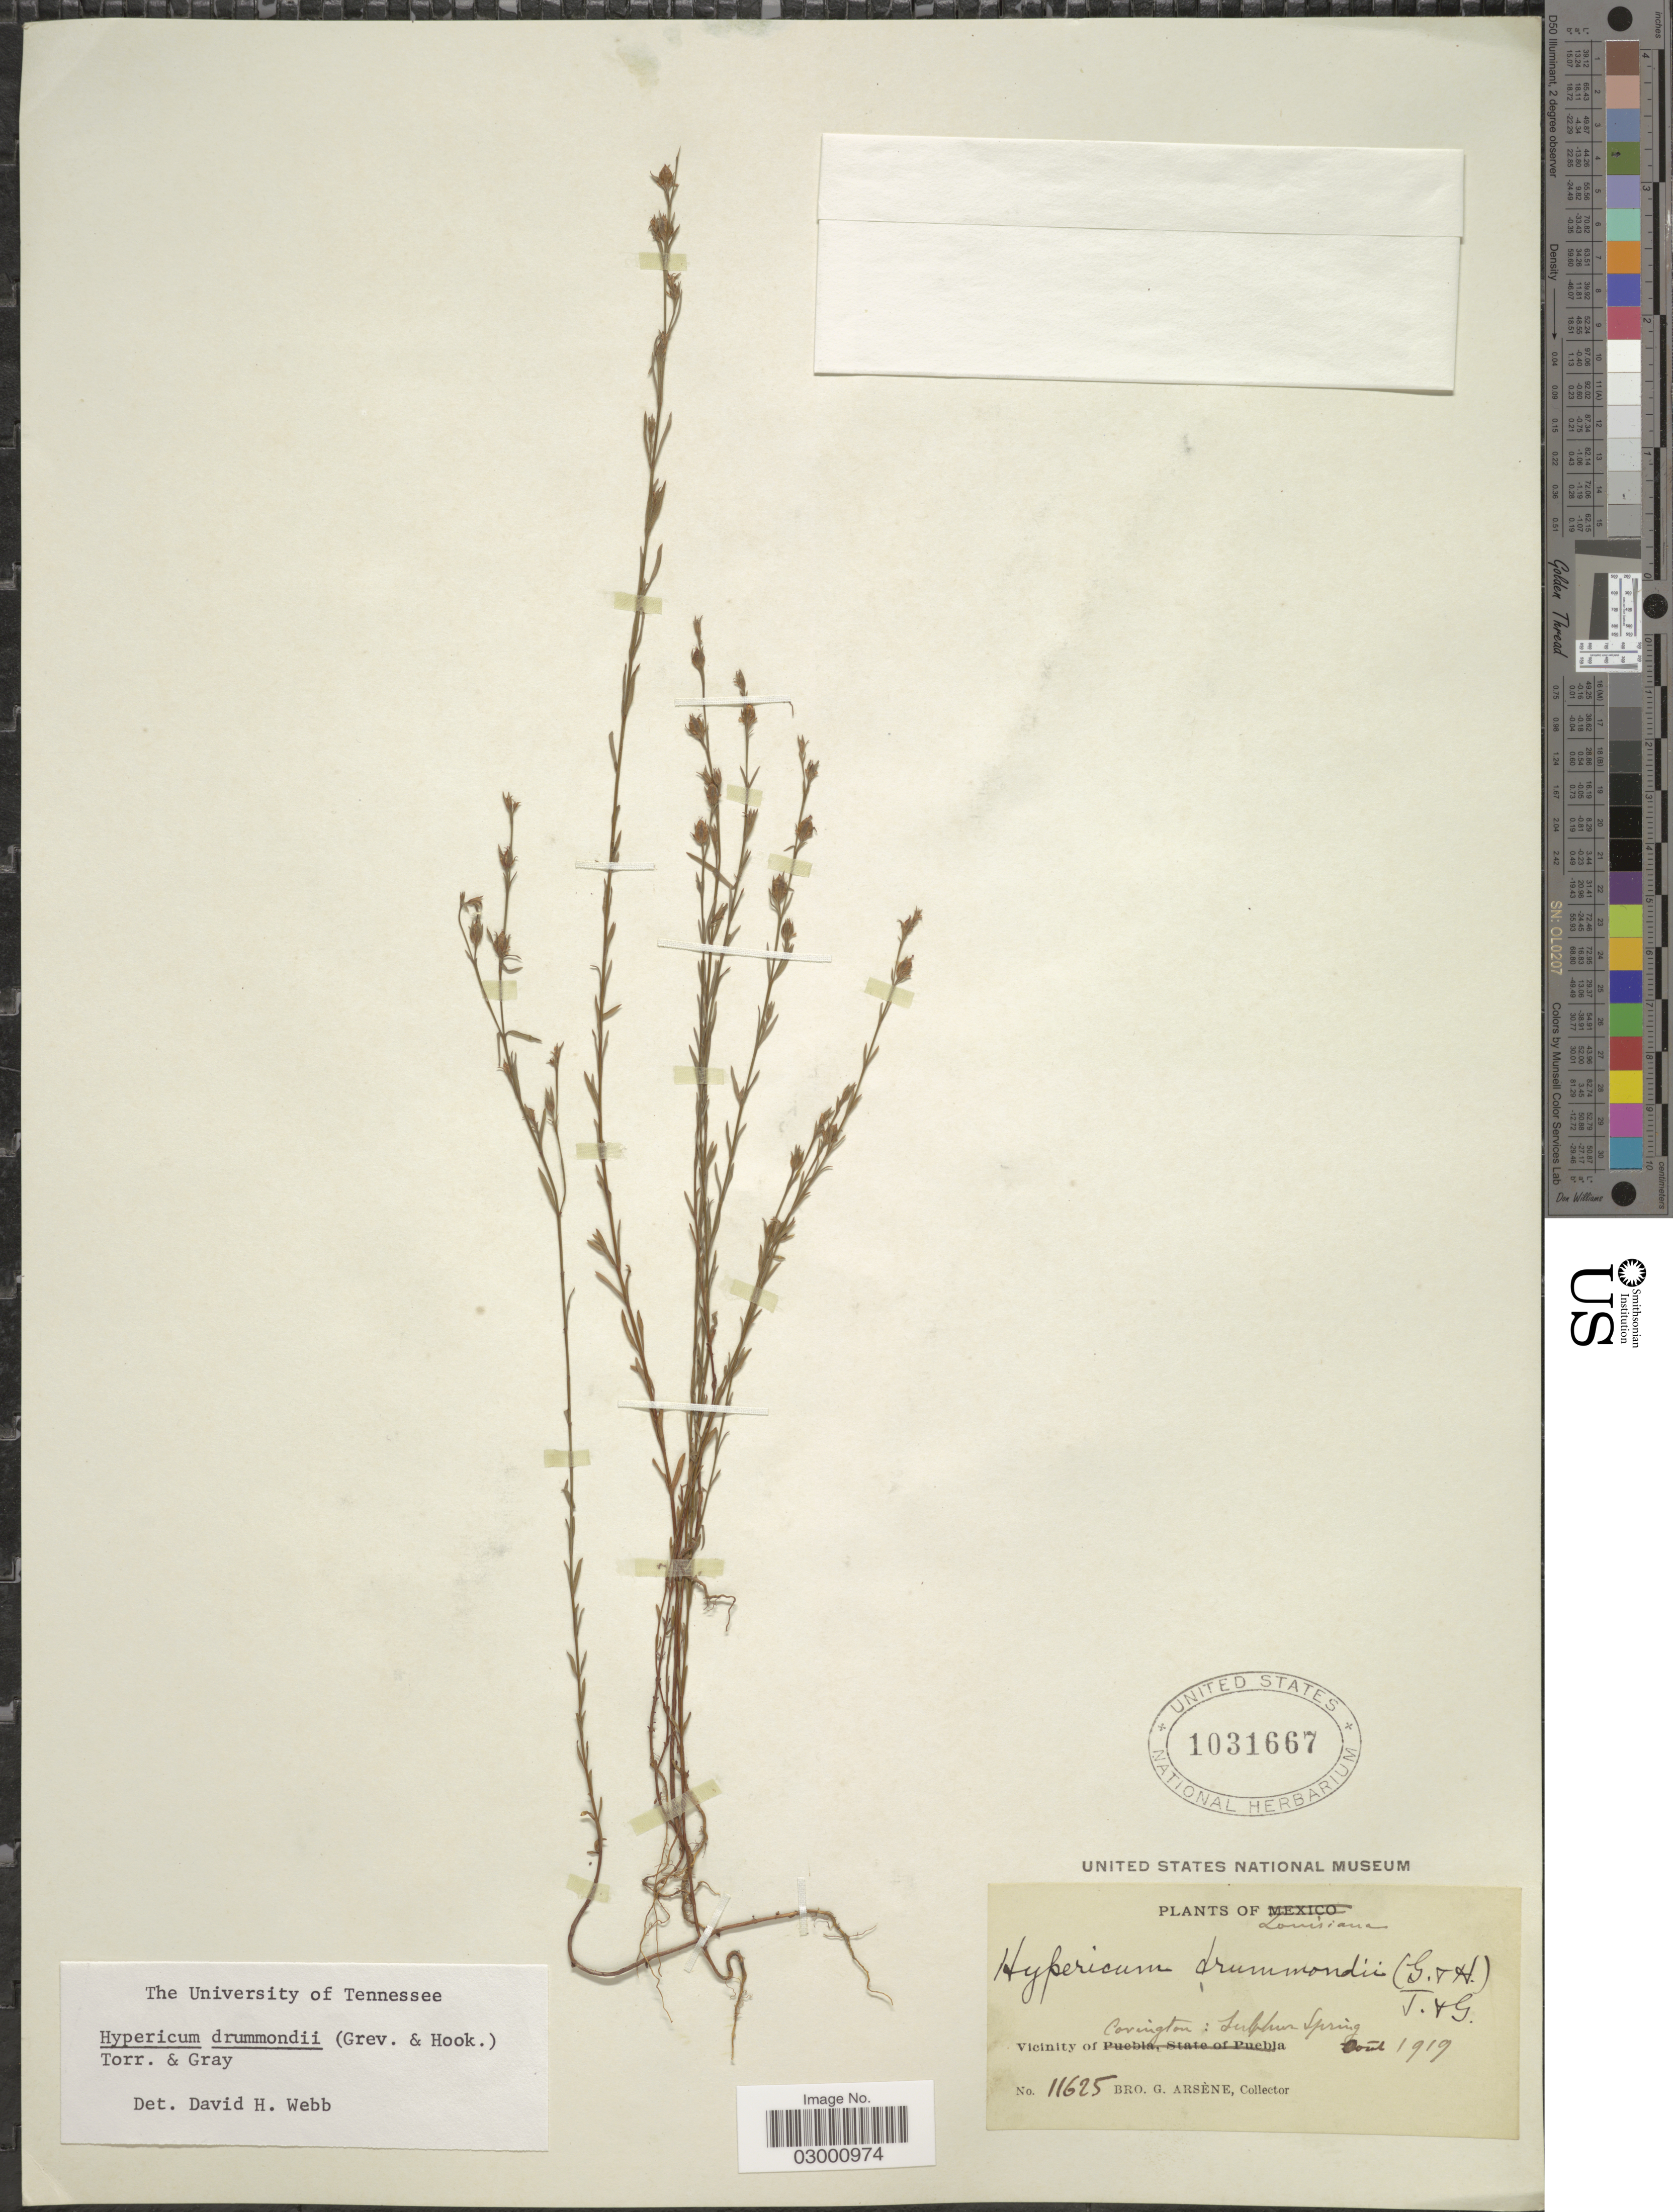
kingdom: Plantae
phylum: Tracheophyta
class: Magnoliopsida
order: Malpighiales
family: Hypericaceae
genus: Hypericum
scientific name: Hypericum drummondii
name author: (Grev. & Hook.) Torr. & A. Gray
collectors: Bro. G. Arsène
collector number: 11625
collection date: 1919-08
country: United States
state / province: Louisiana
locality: Vicinity of Covington: Sulphur Springs.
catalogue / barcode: US 1031667